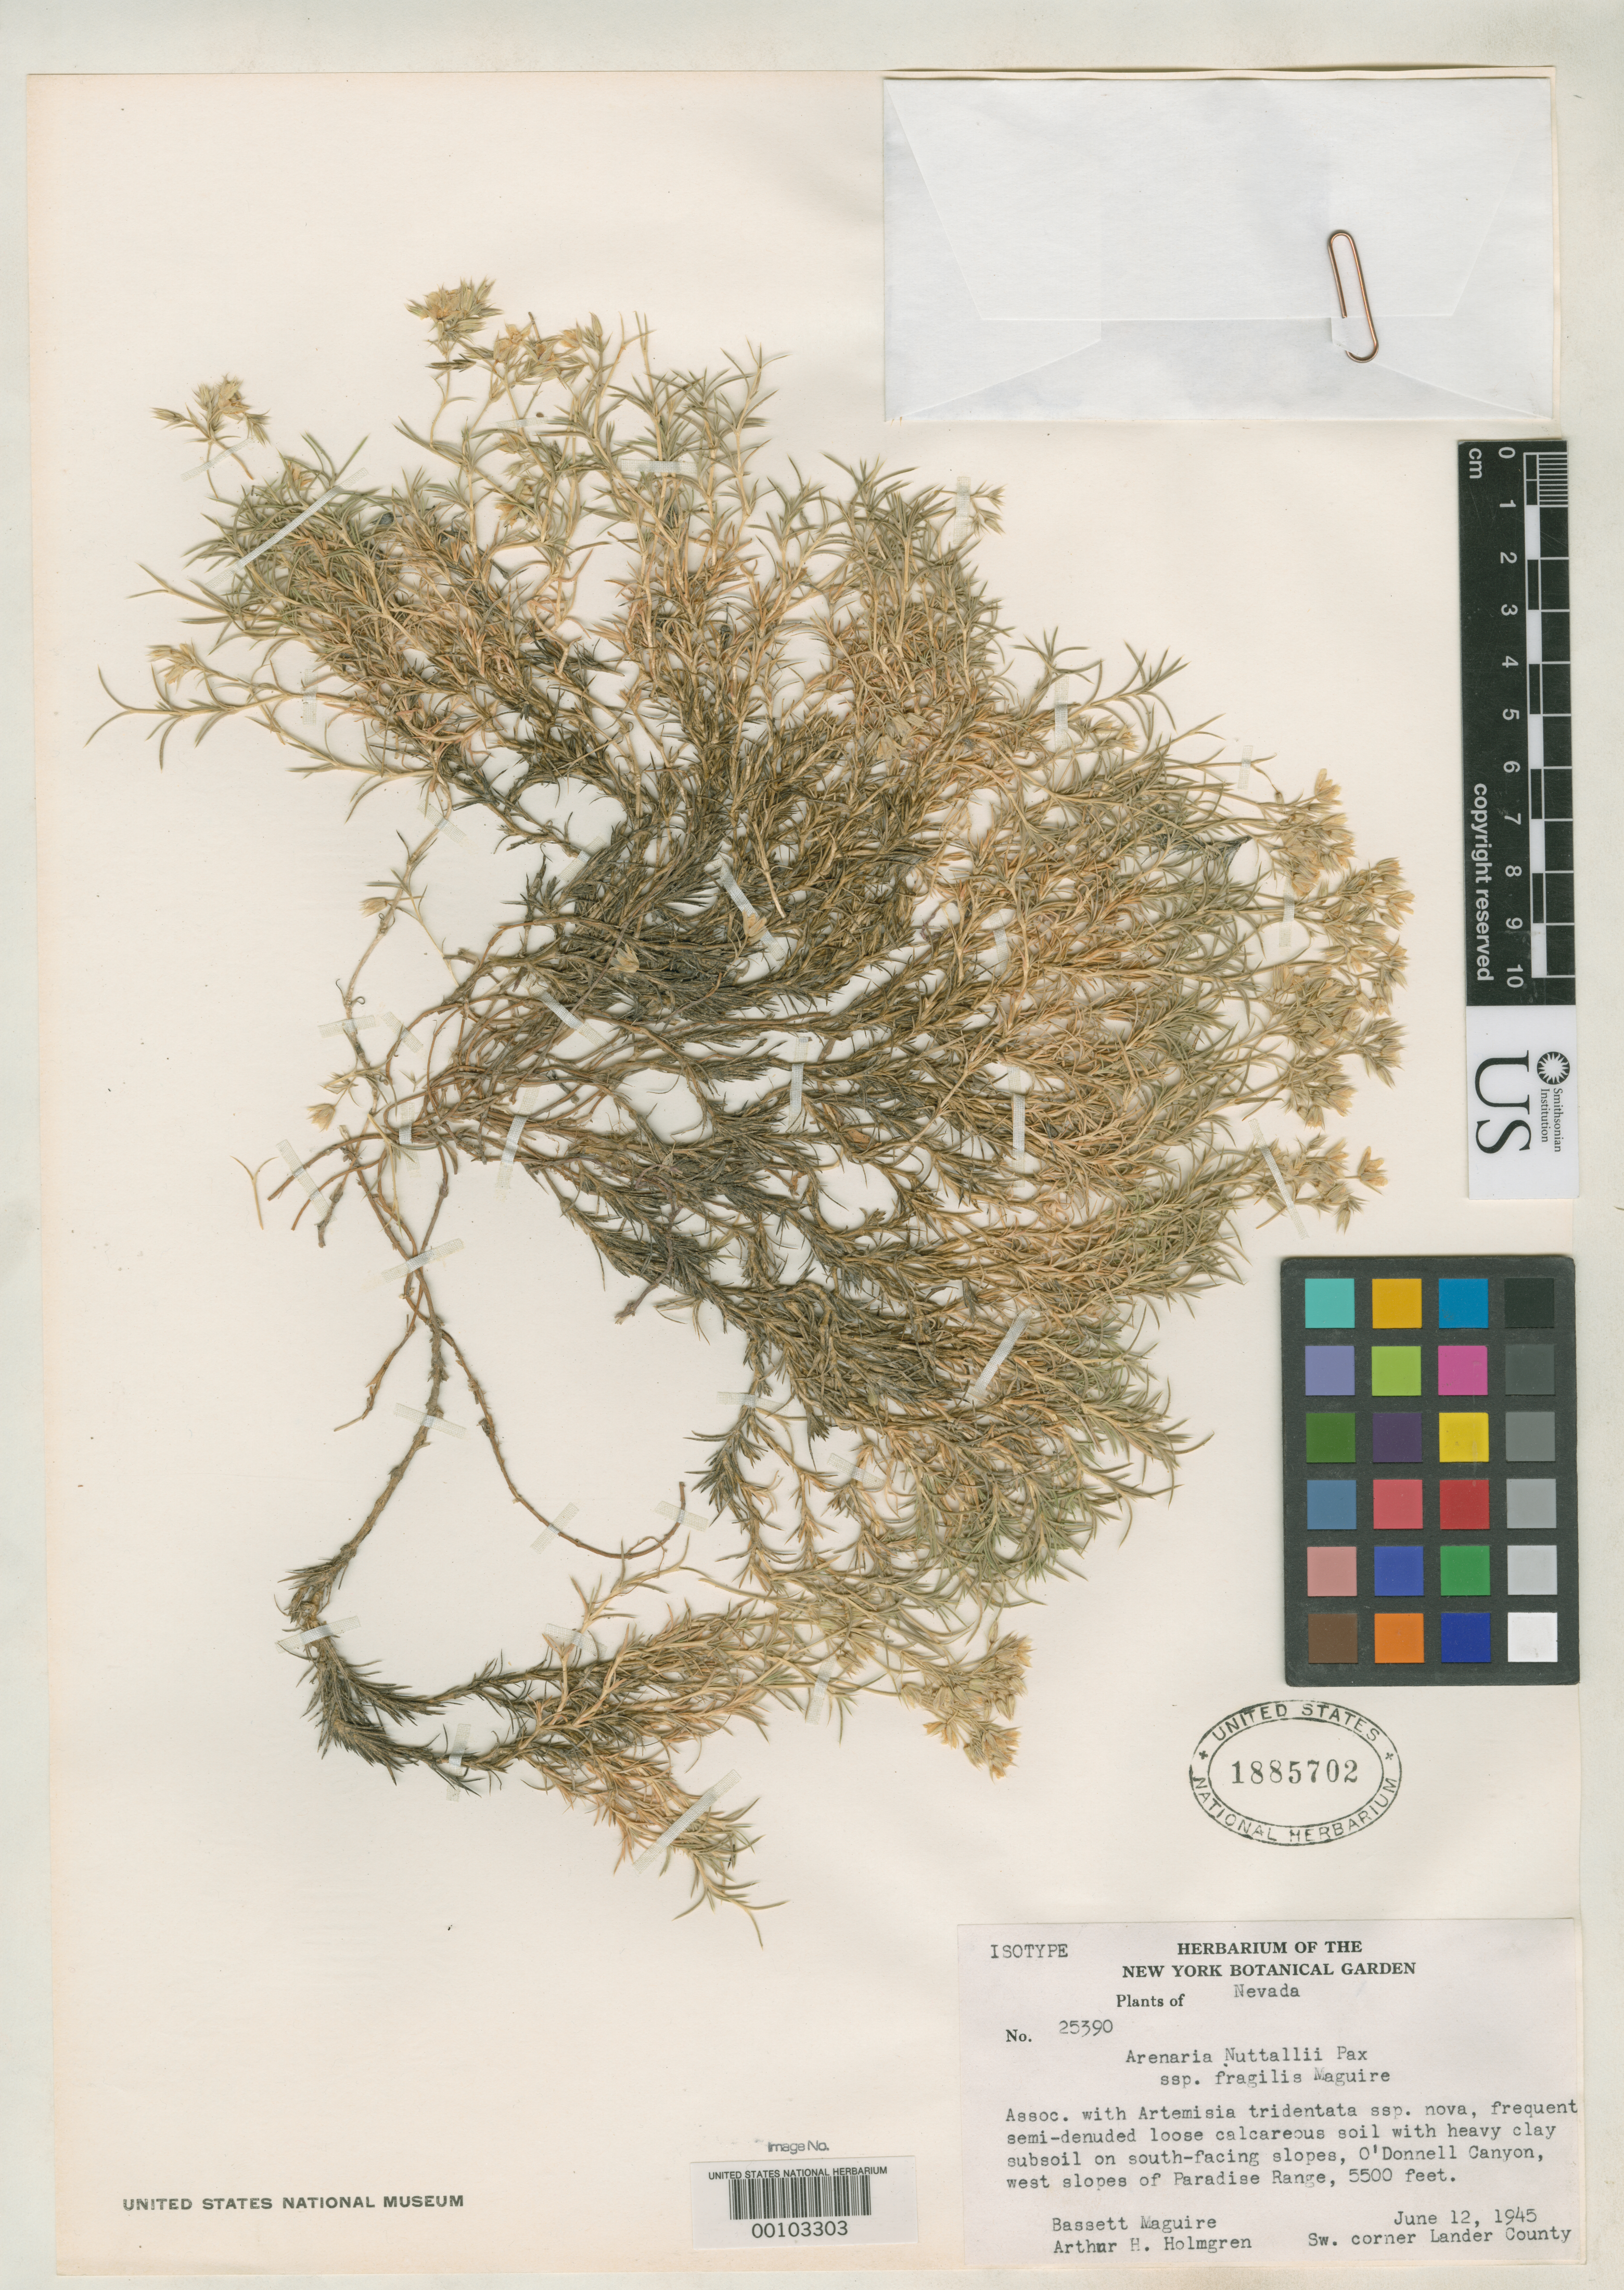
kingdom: Plantae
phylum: Tracheophyta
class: Magnoliopsida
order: Caryophyllales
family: Caryophyllaceae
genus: Arenaria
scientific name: Arenaria nuttallii subsp. fragilis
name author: Maguire & A.H. Holmgren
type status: Isotype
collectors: B. Maguire & A. H. Holmgren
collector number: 25390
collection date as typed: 12 Jun 1945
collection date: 1945-06-12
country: United States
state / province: Nevada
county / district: Lander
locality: Paradise Range.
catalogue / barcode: US 1885702